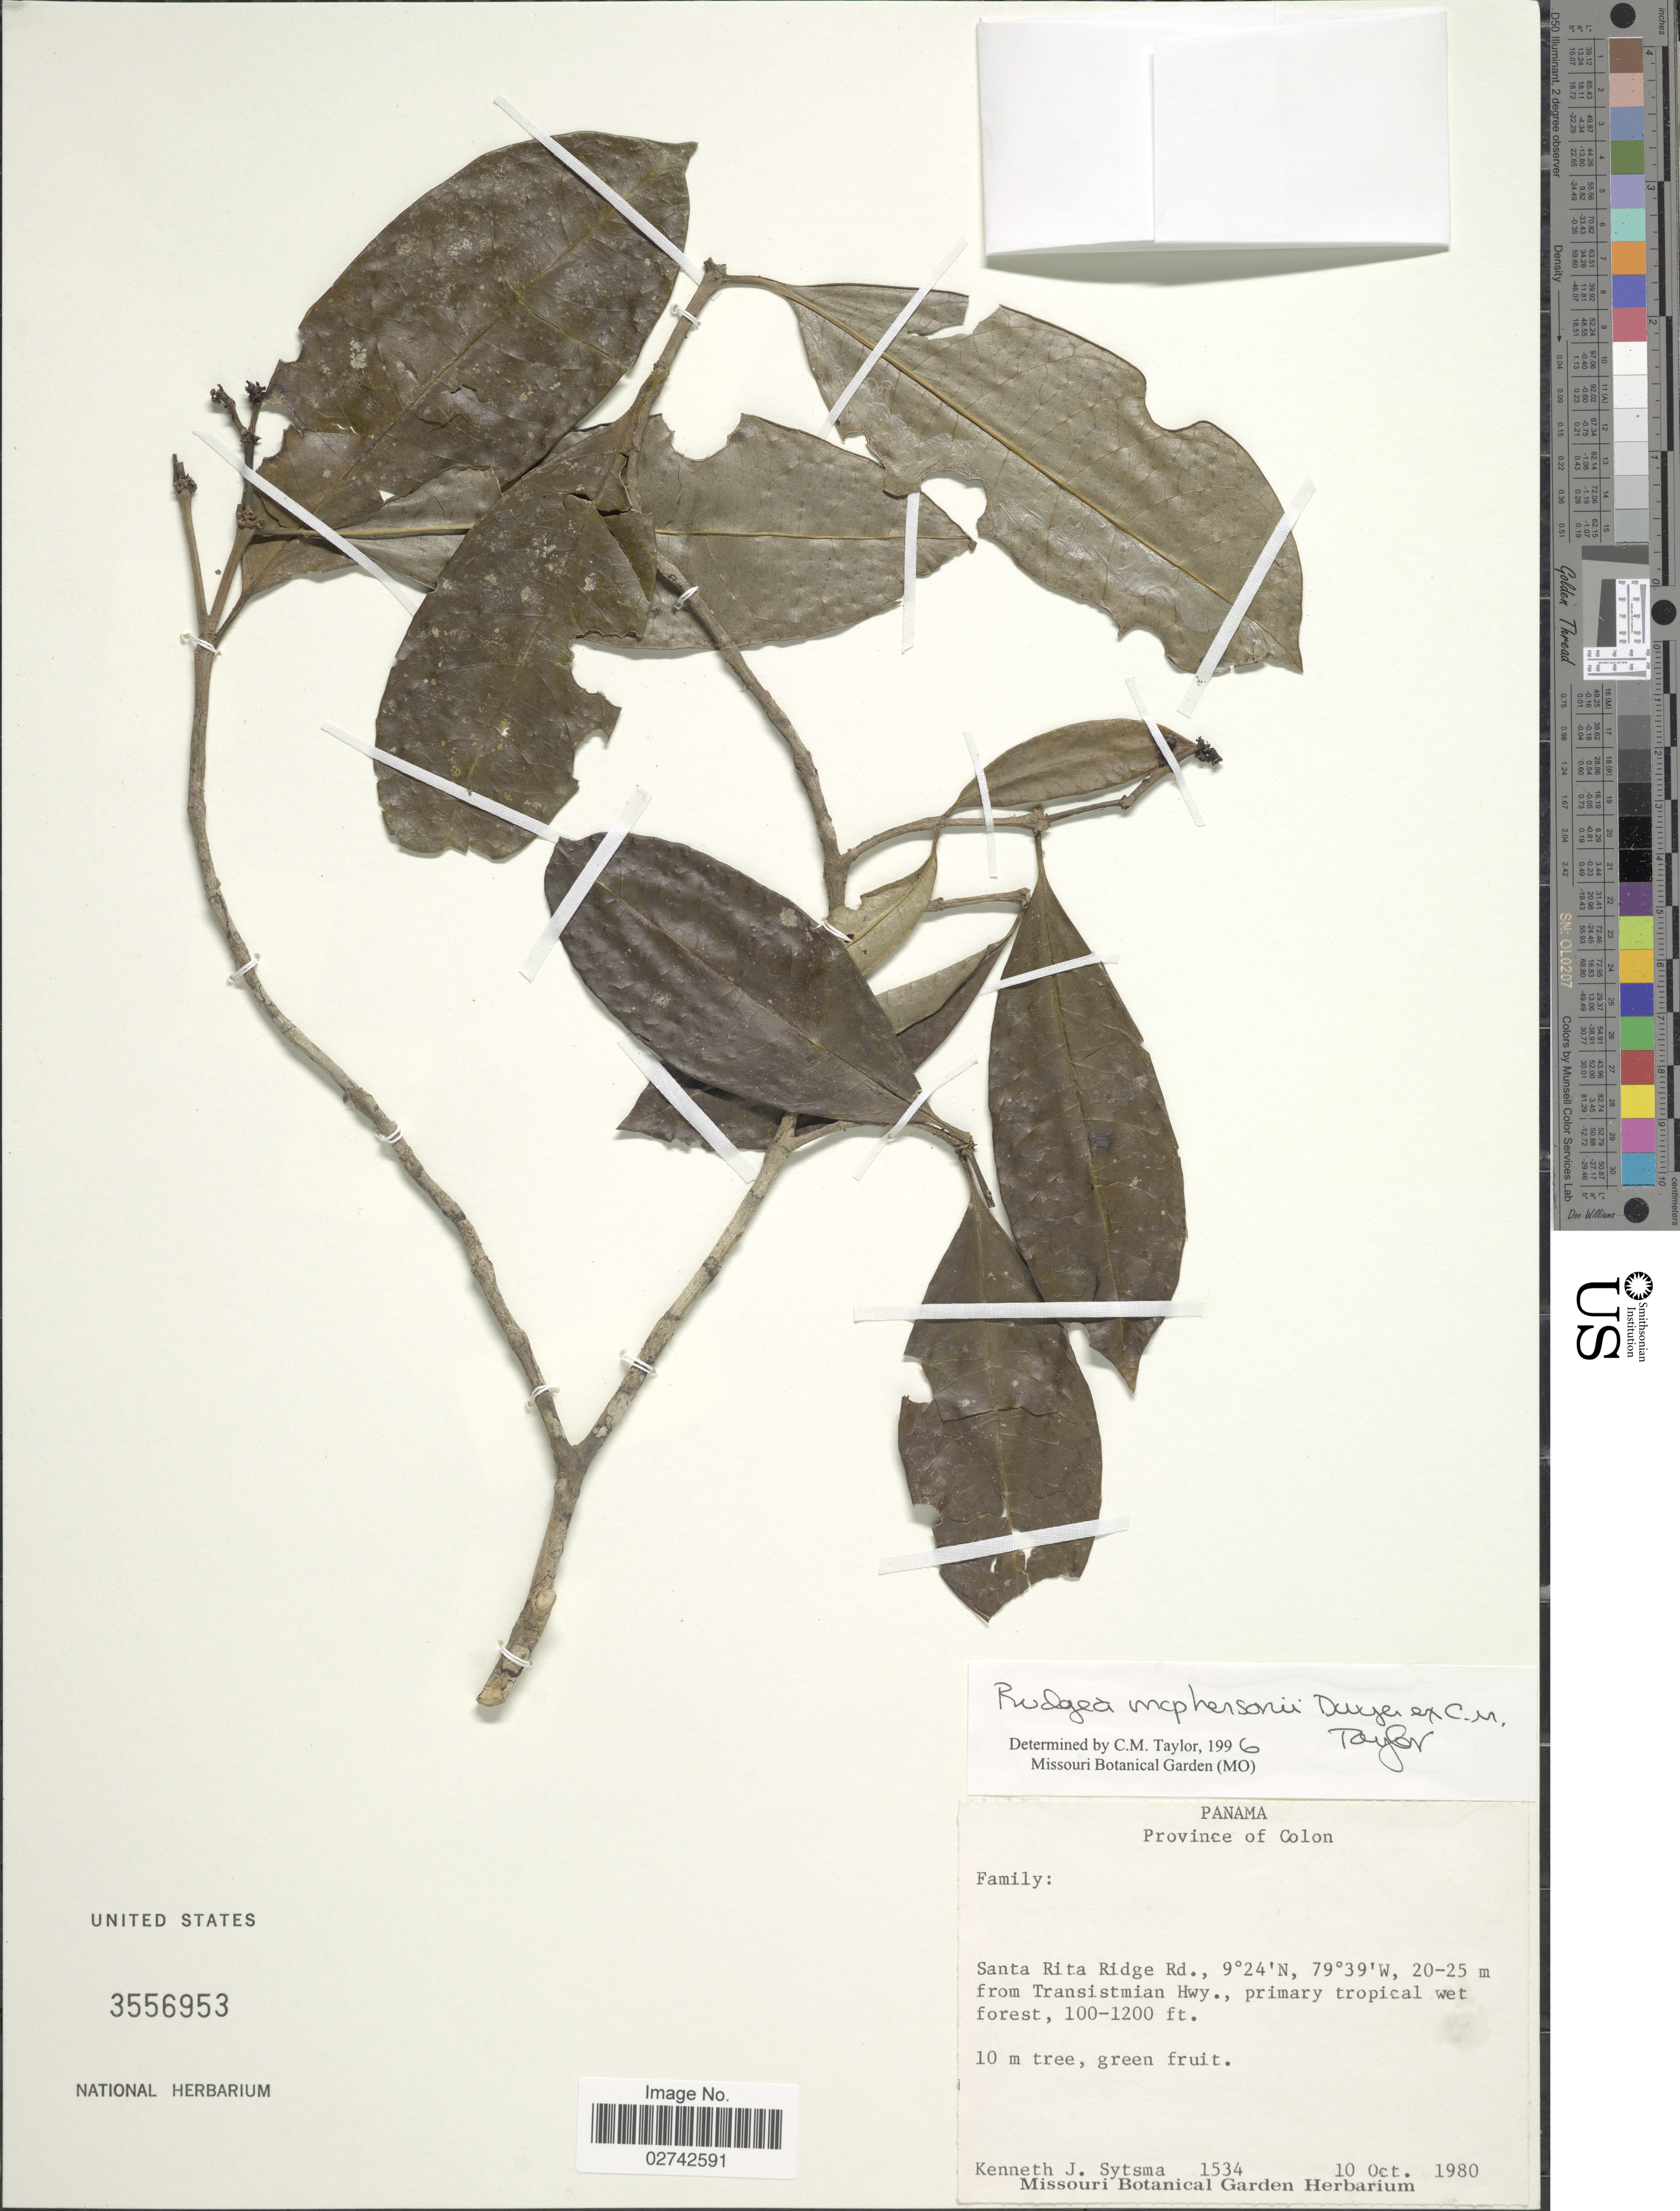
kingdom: Plantae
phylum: Tracheophyta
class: Magnoliopsida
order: Gentianales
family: Rubiaceae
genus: Rudgea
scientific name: Rudgea mcphersonii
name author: Dwyer ex C.M. Taylor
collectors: K. J. Sytsma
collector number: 1534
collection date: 1980-10-10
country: Panama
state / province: Colón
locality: Province of Colon, Santa Rita Ridge Rd., from Transistmian Hwy.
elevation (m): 30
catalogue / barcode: US 3556953